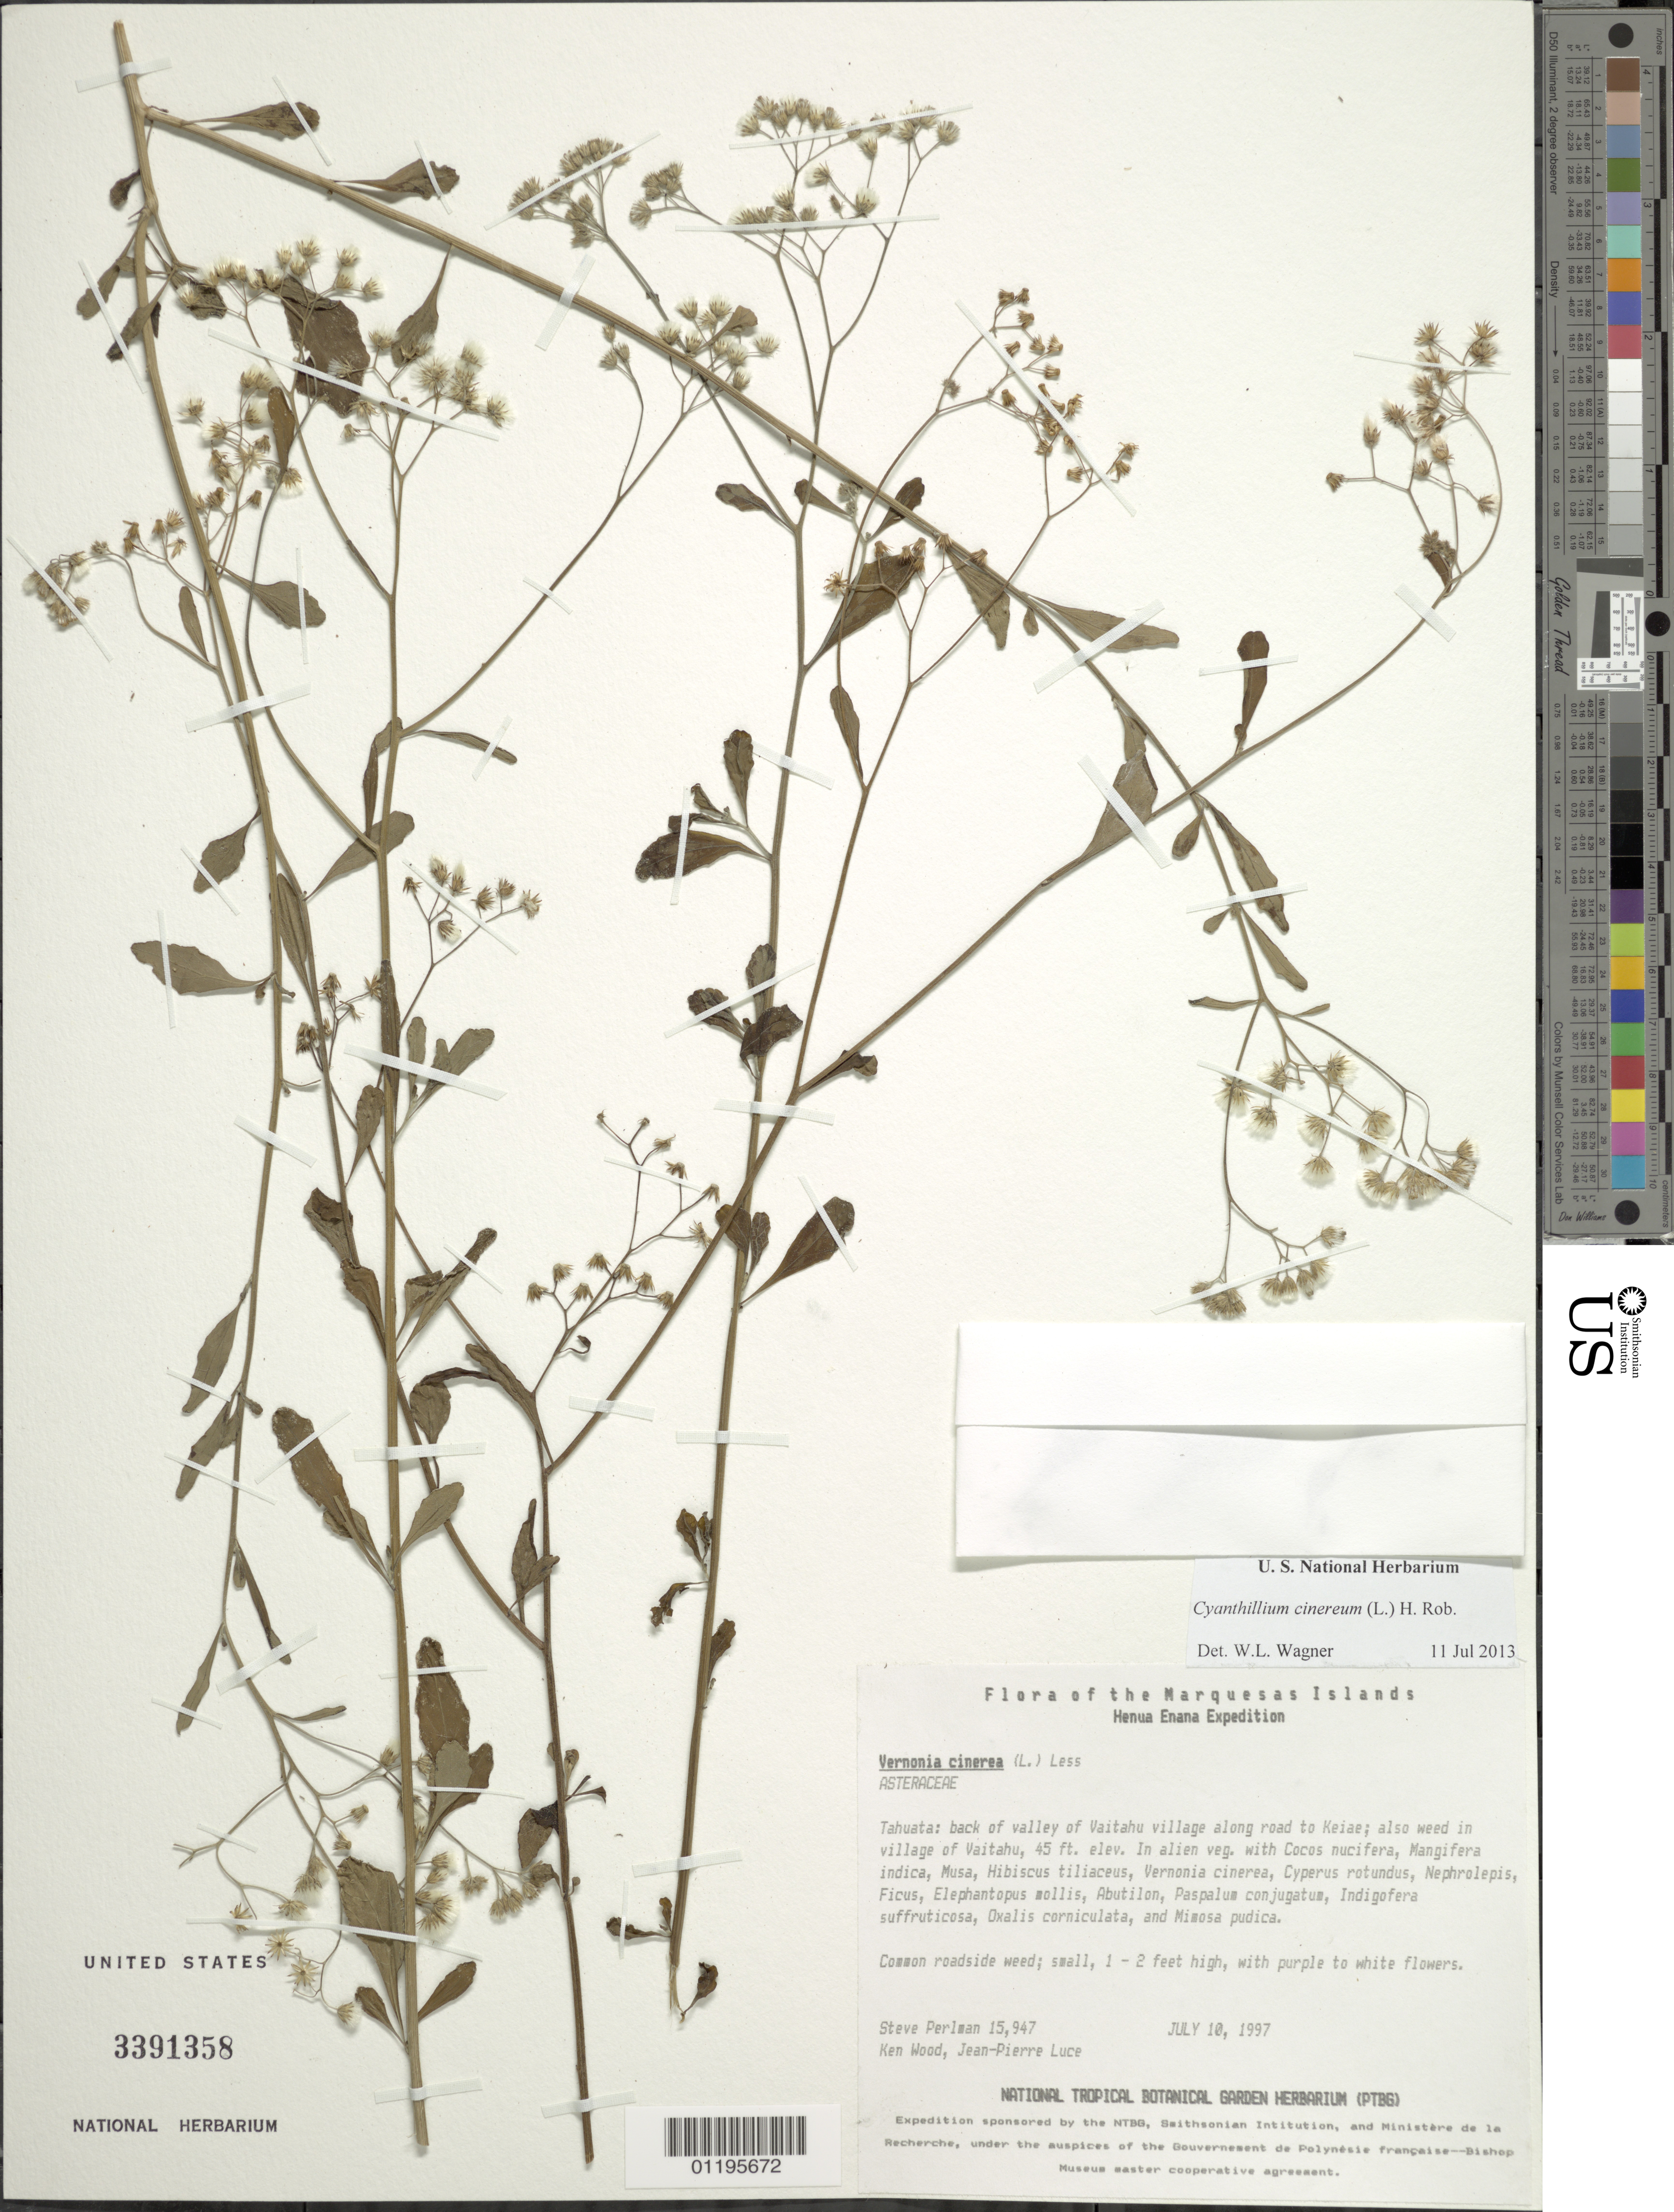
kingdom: Plantae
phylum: Tracheophyta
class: Magnoliopsida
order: Asterales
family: Asteraceae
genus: Cyanthillium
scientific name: Cyanthillium cinereum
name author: (L.) H. Rob.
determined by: Wagner, W. L.; Lorence, David H.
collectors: S. P. Perlman, K. R. Wood & J. Luce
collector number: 15947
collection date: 1997-07-10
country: French Polynesia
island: Tahuata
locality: Back of valley of Vaitahu village, road to Keiae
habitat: Along road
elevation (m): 14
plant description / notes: In alien veg. Also weed in village of Vaitahu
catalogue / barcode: US 3391358